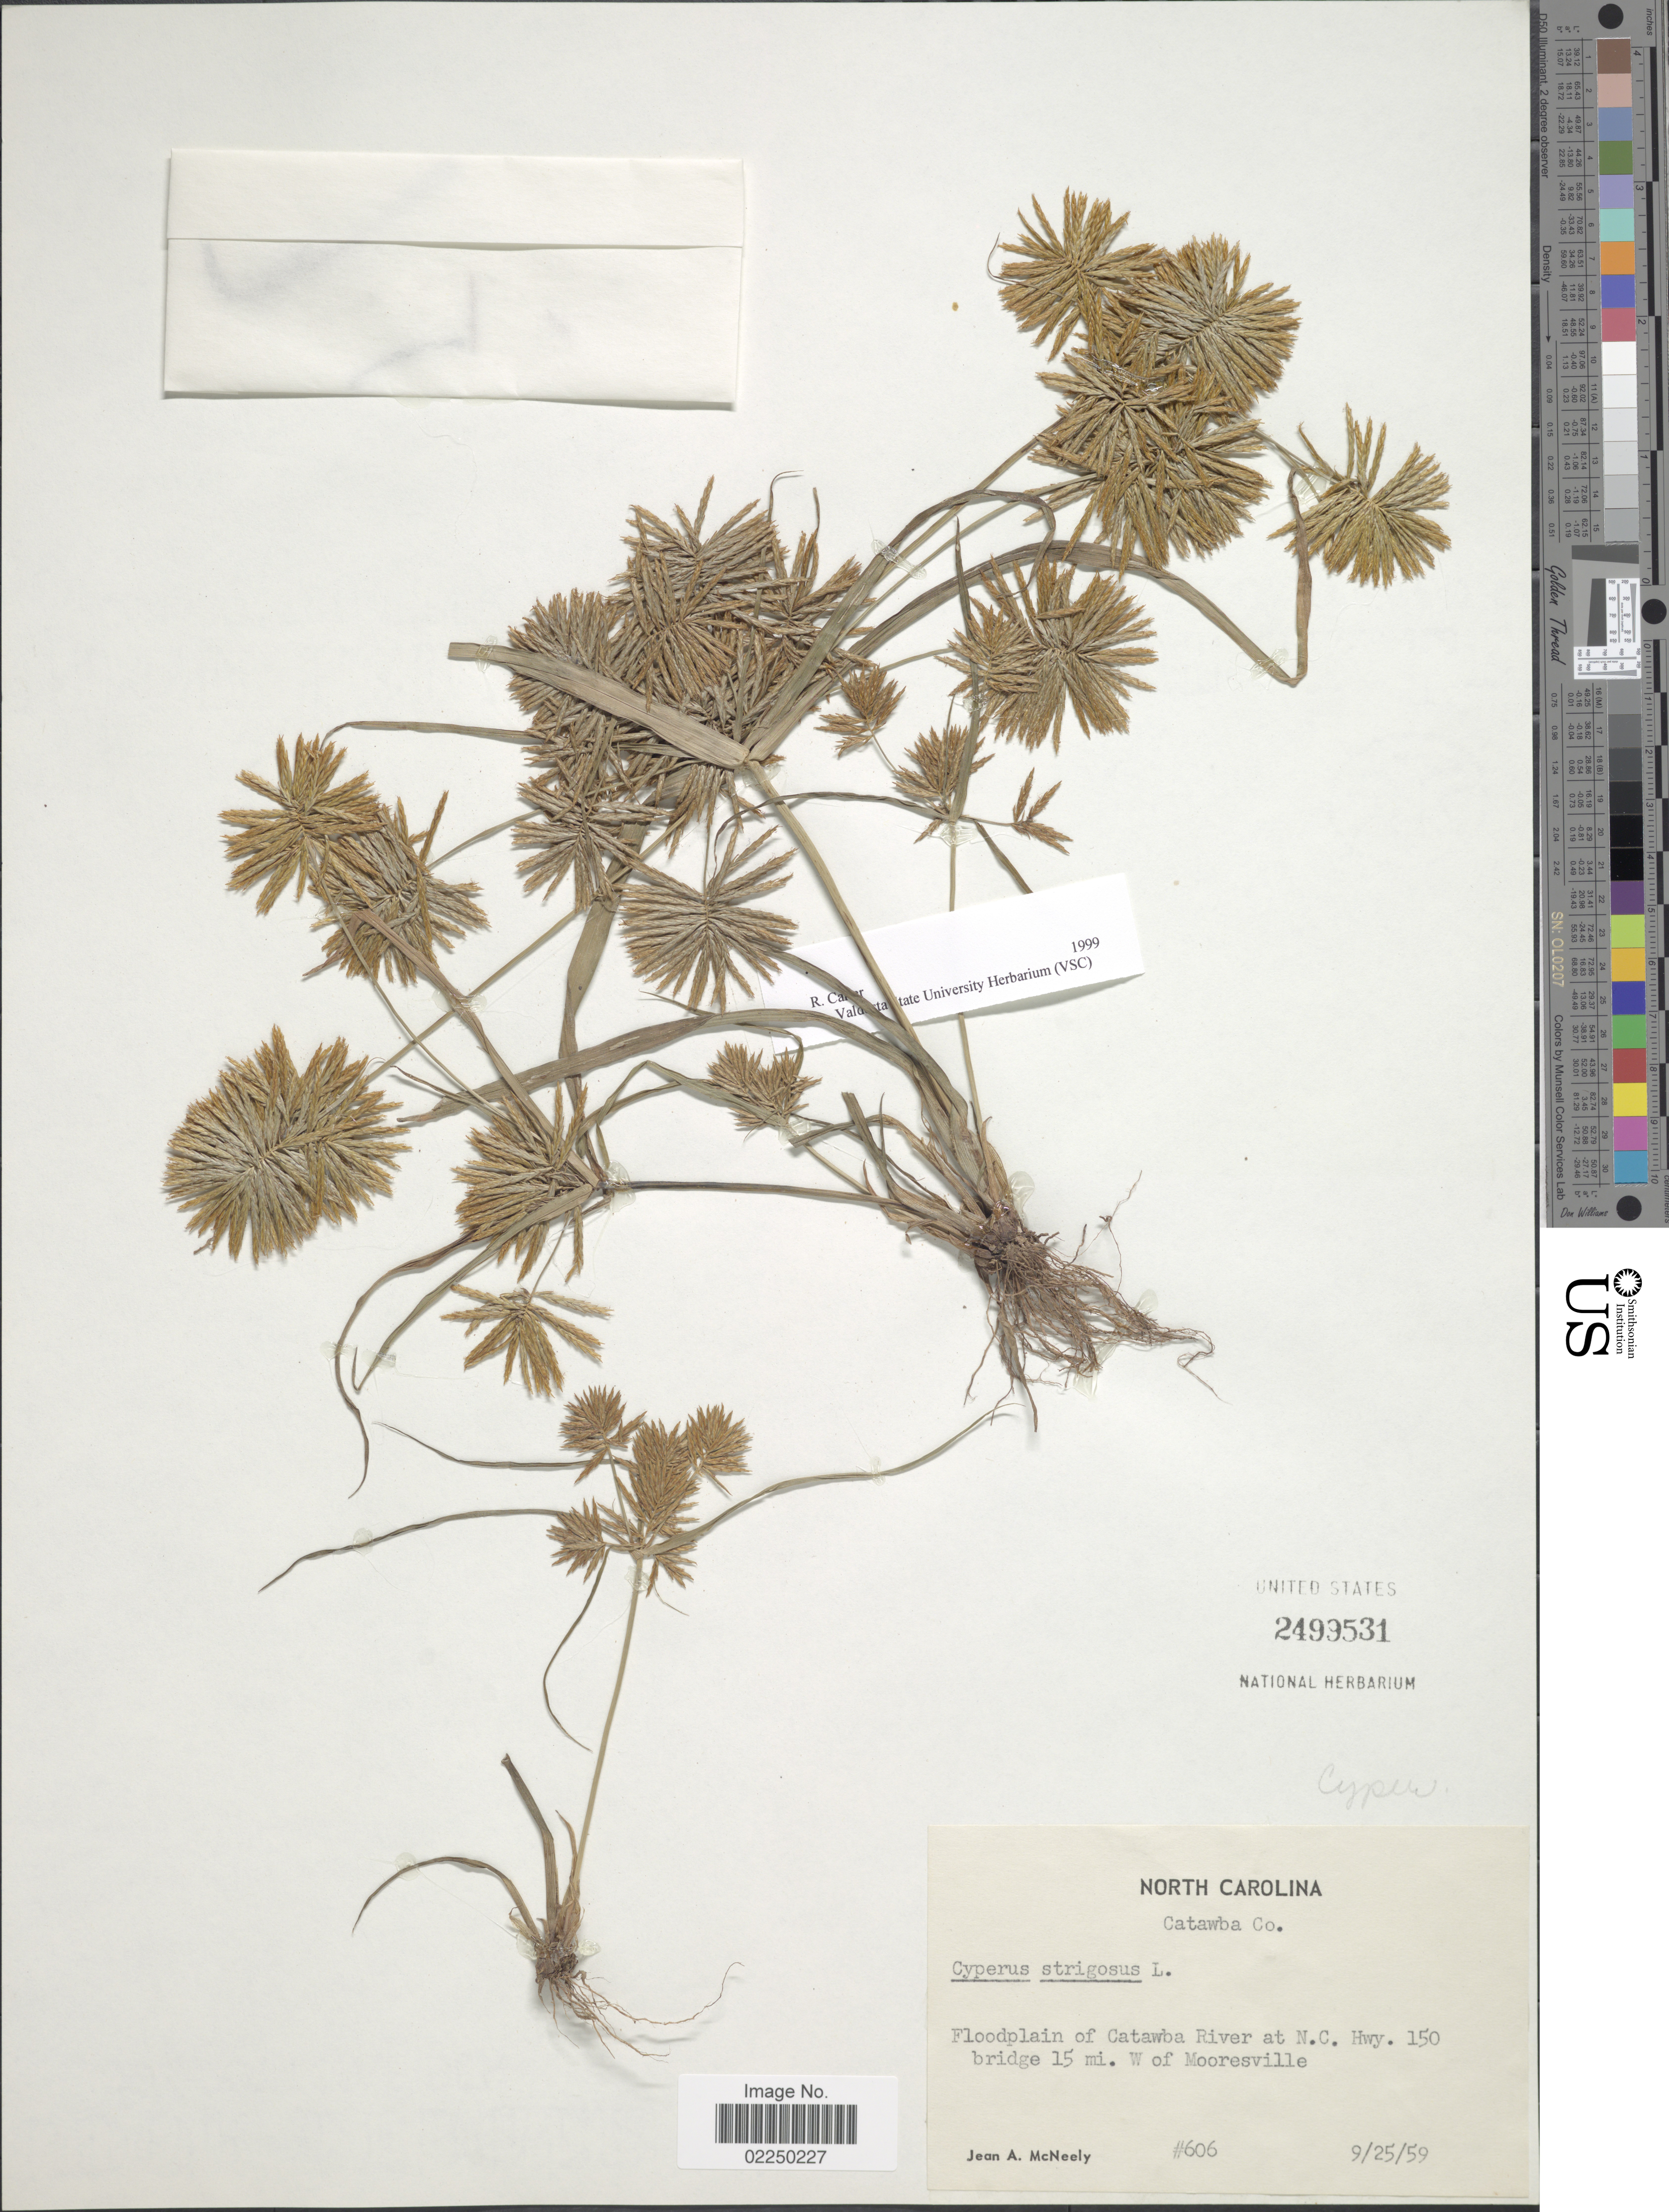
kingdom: Plantae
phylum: Tracheophyta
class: Liliopsida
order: Poales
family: Cyperaceae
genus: Cyperus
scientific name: Cyperus strigosus L.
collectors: J. McNeely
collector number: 606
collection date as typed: Transcribed d/m/y: 25/9/59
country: United States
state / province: North Carolina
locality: Catawba Co., floodplain of Catawba River at N.C. Hwy. 150 bridge 15 mi. W. of Mooresville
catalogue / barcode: US 2499531